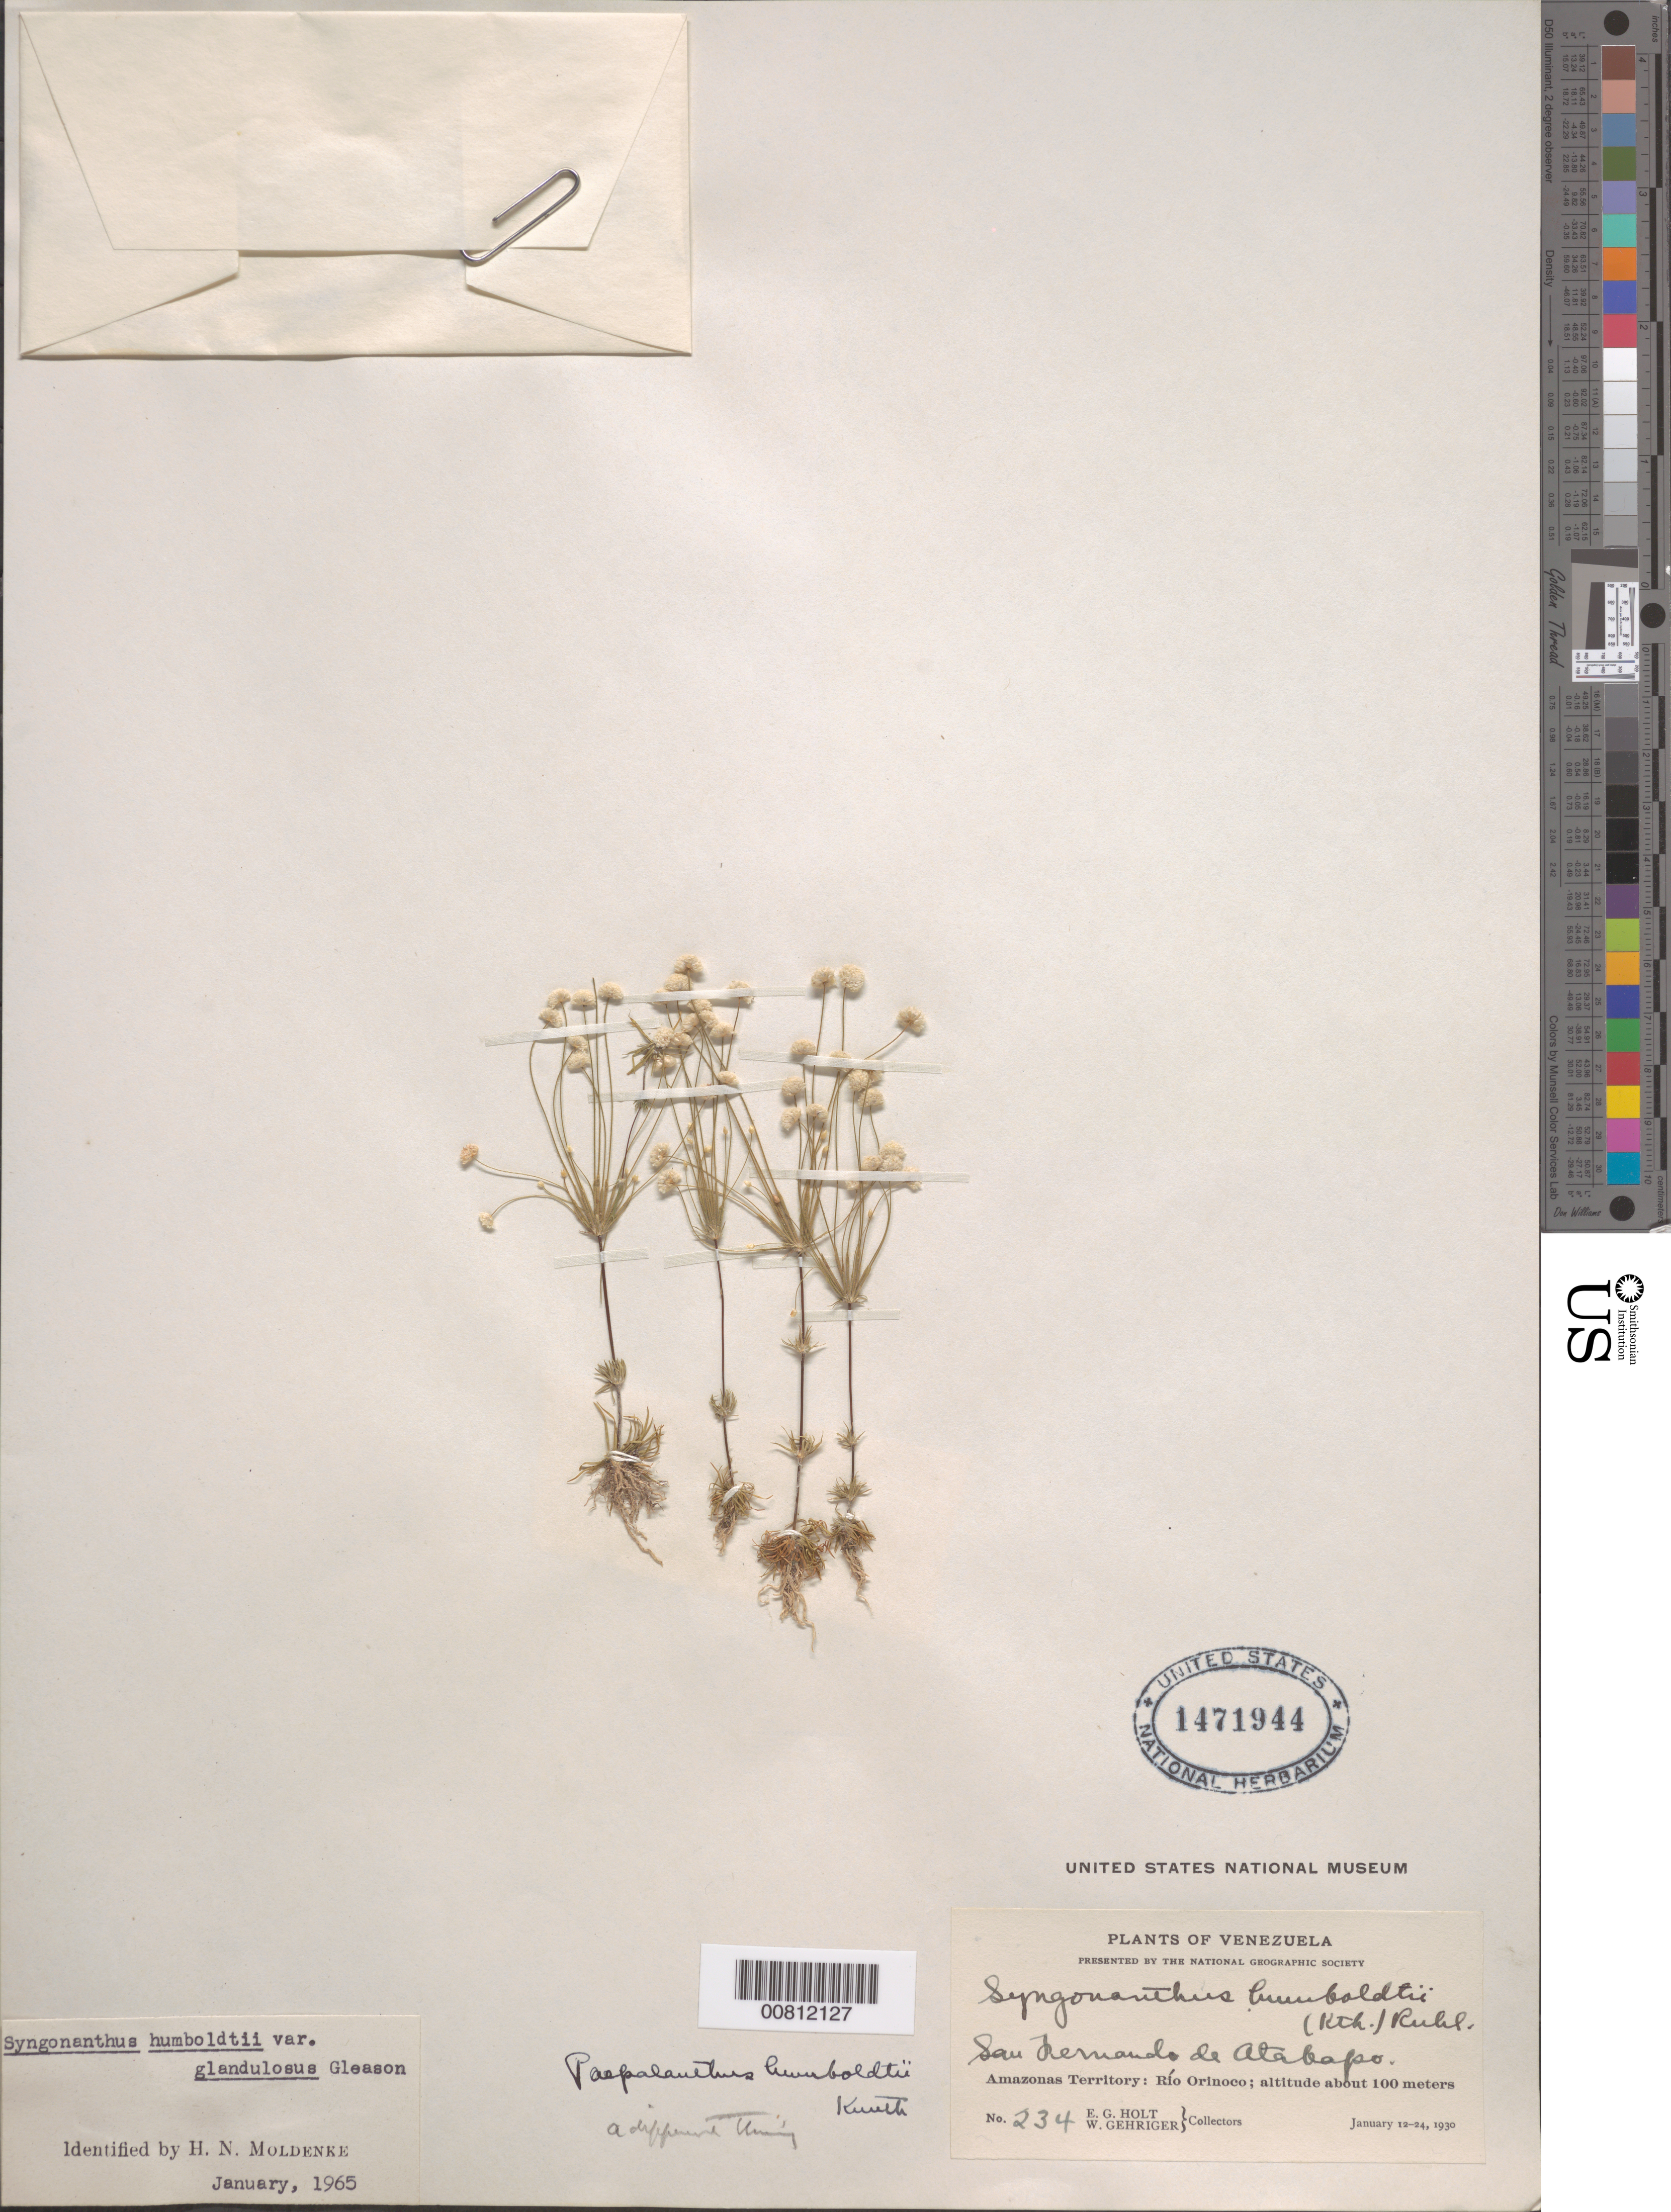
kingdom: Plantae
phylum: Tracheophyta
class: Liliopsida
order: Poales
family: Eriocaulaceae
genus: Syngonanthus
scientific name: Syngonanthus humboldtii var. glandulosus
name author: Gleason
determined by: Moldenke, H. N.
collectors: E. Holt & W. Gehriger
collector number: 234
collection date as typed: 12-Jan-30 to 24-Jan-30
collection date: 1930-01-12/1930-01-24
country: Venezuela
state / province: Amazonas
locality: Río Orinoco, San Fernando de Atabapo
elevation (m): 100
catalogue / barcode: US 1471944